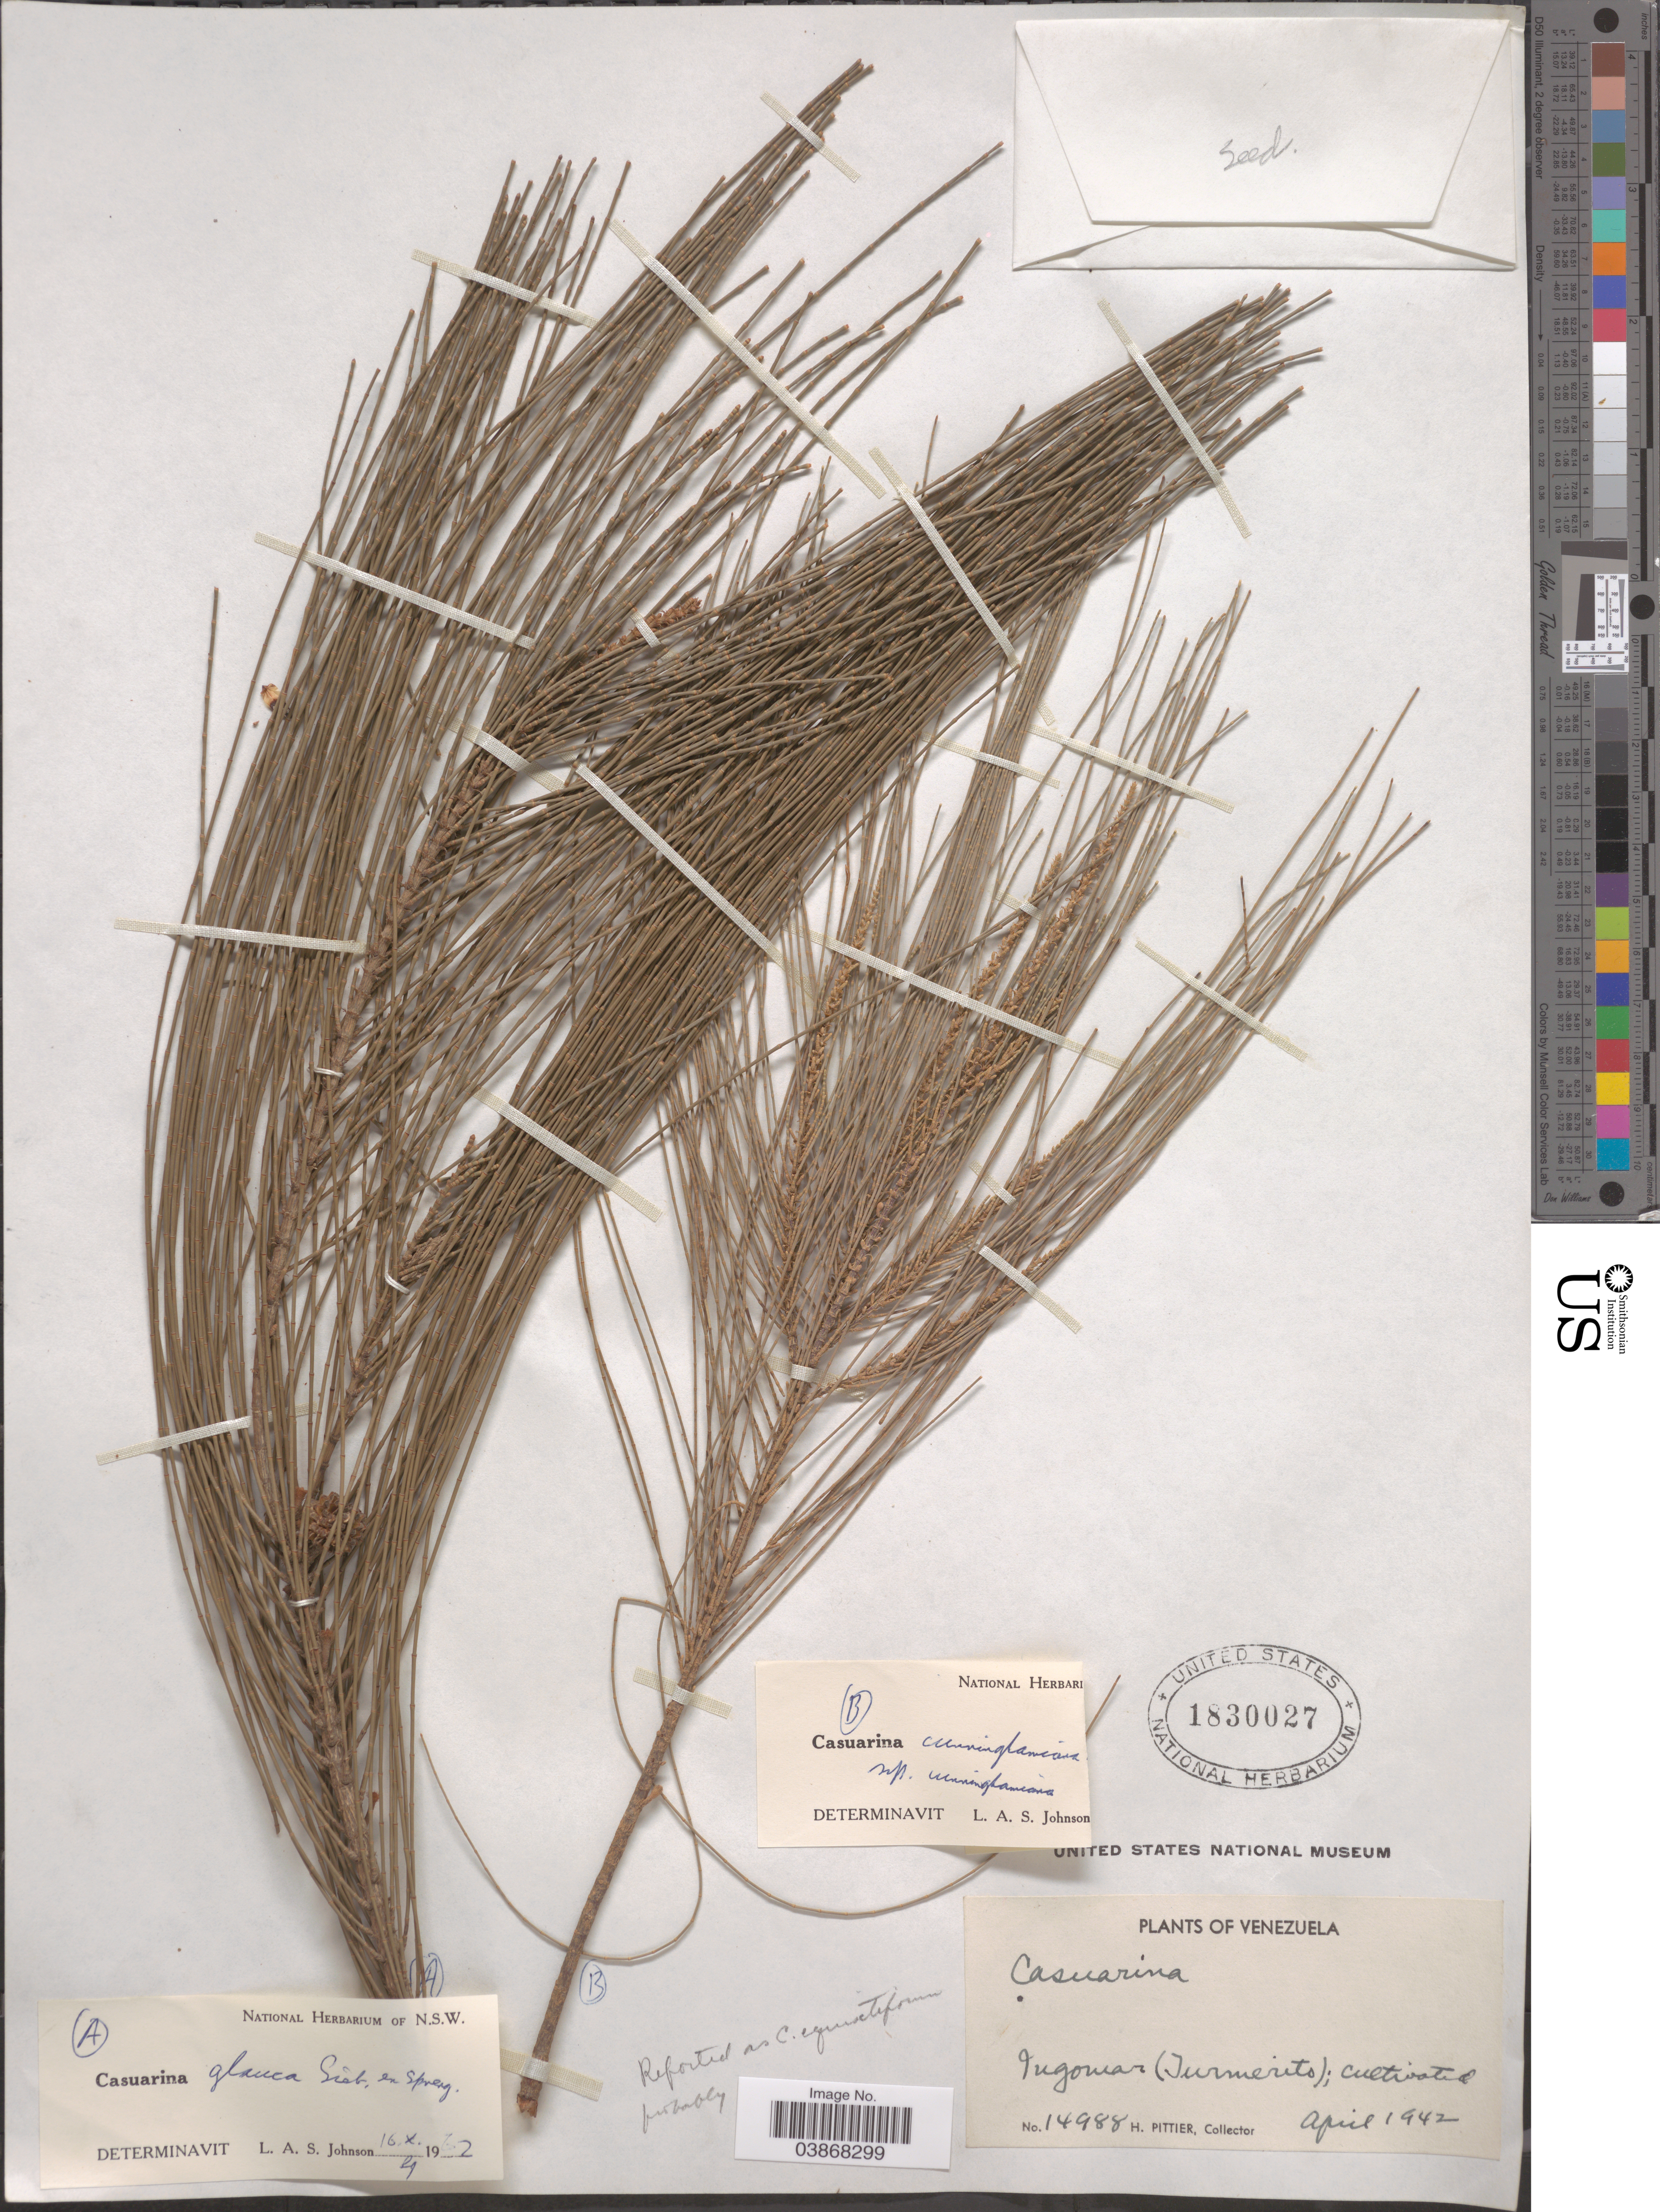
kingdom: Plantae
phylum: Tracheophyta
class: Magnoliopsida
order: Fagales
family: Casuarinaceae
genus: Casuarina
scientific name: Casuarina sp.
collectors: H. F. Pittier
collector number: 14988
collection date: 1942-04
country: Venezuela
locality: Ingomar (Turmerito).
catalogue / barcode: US 1830027